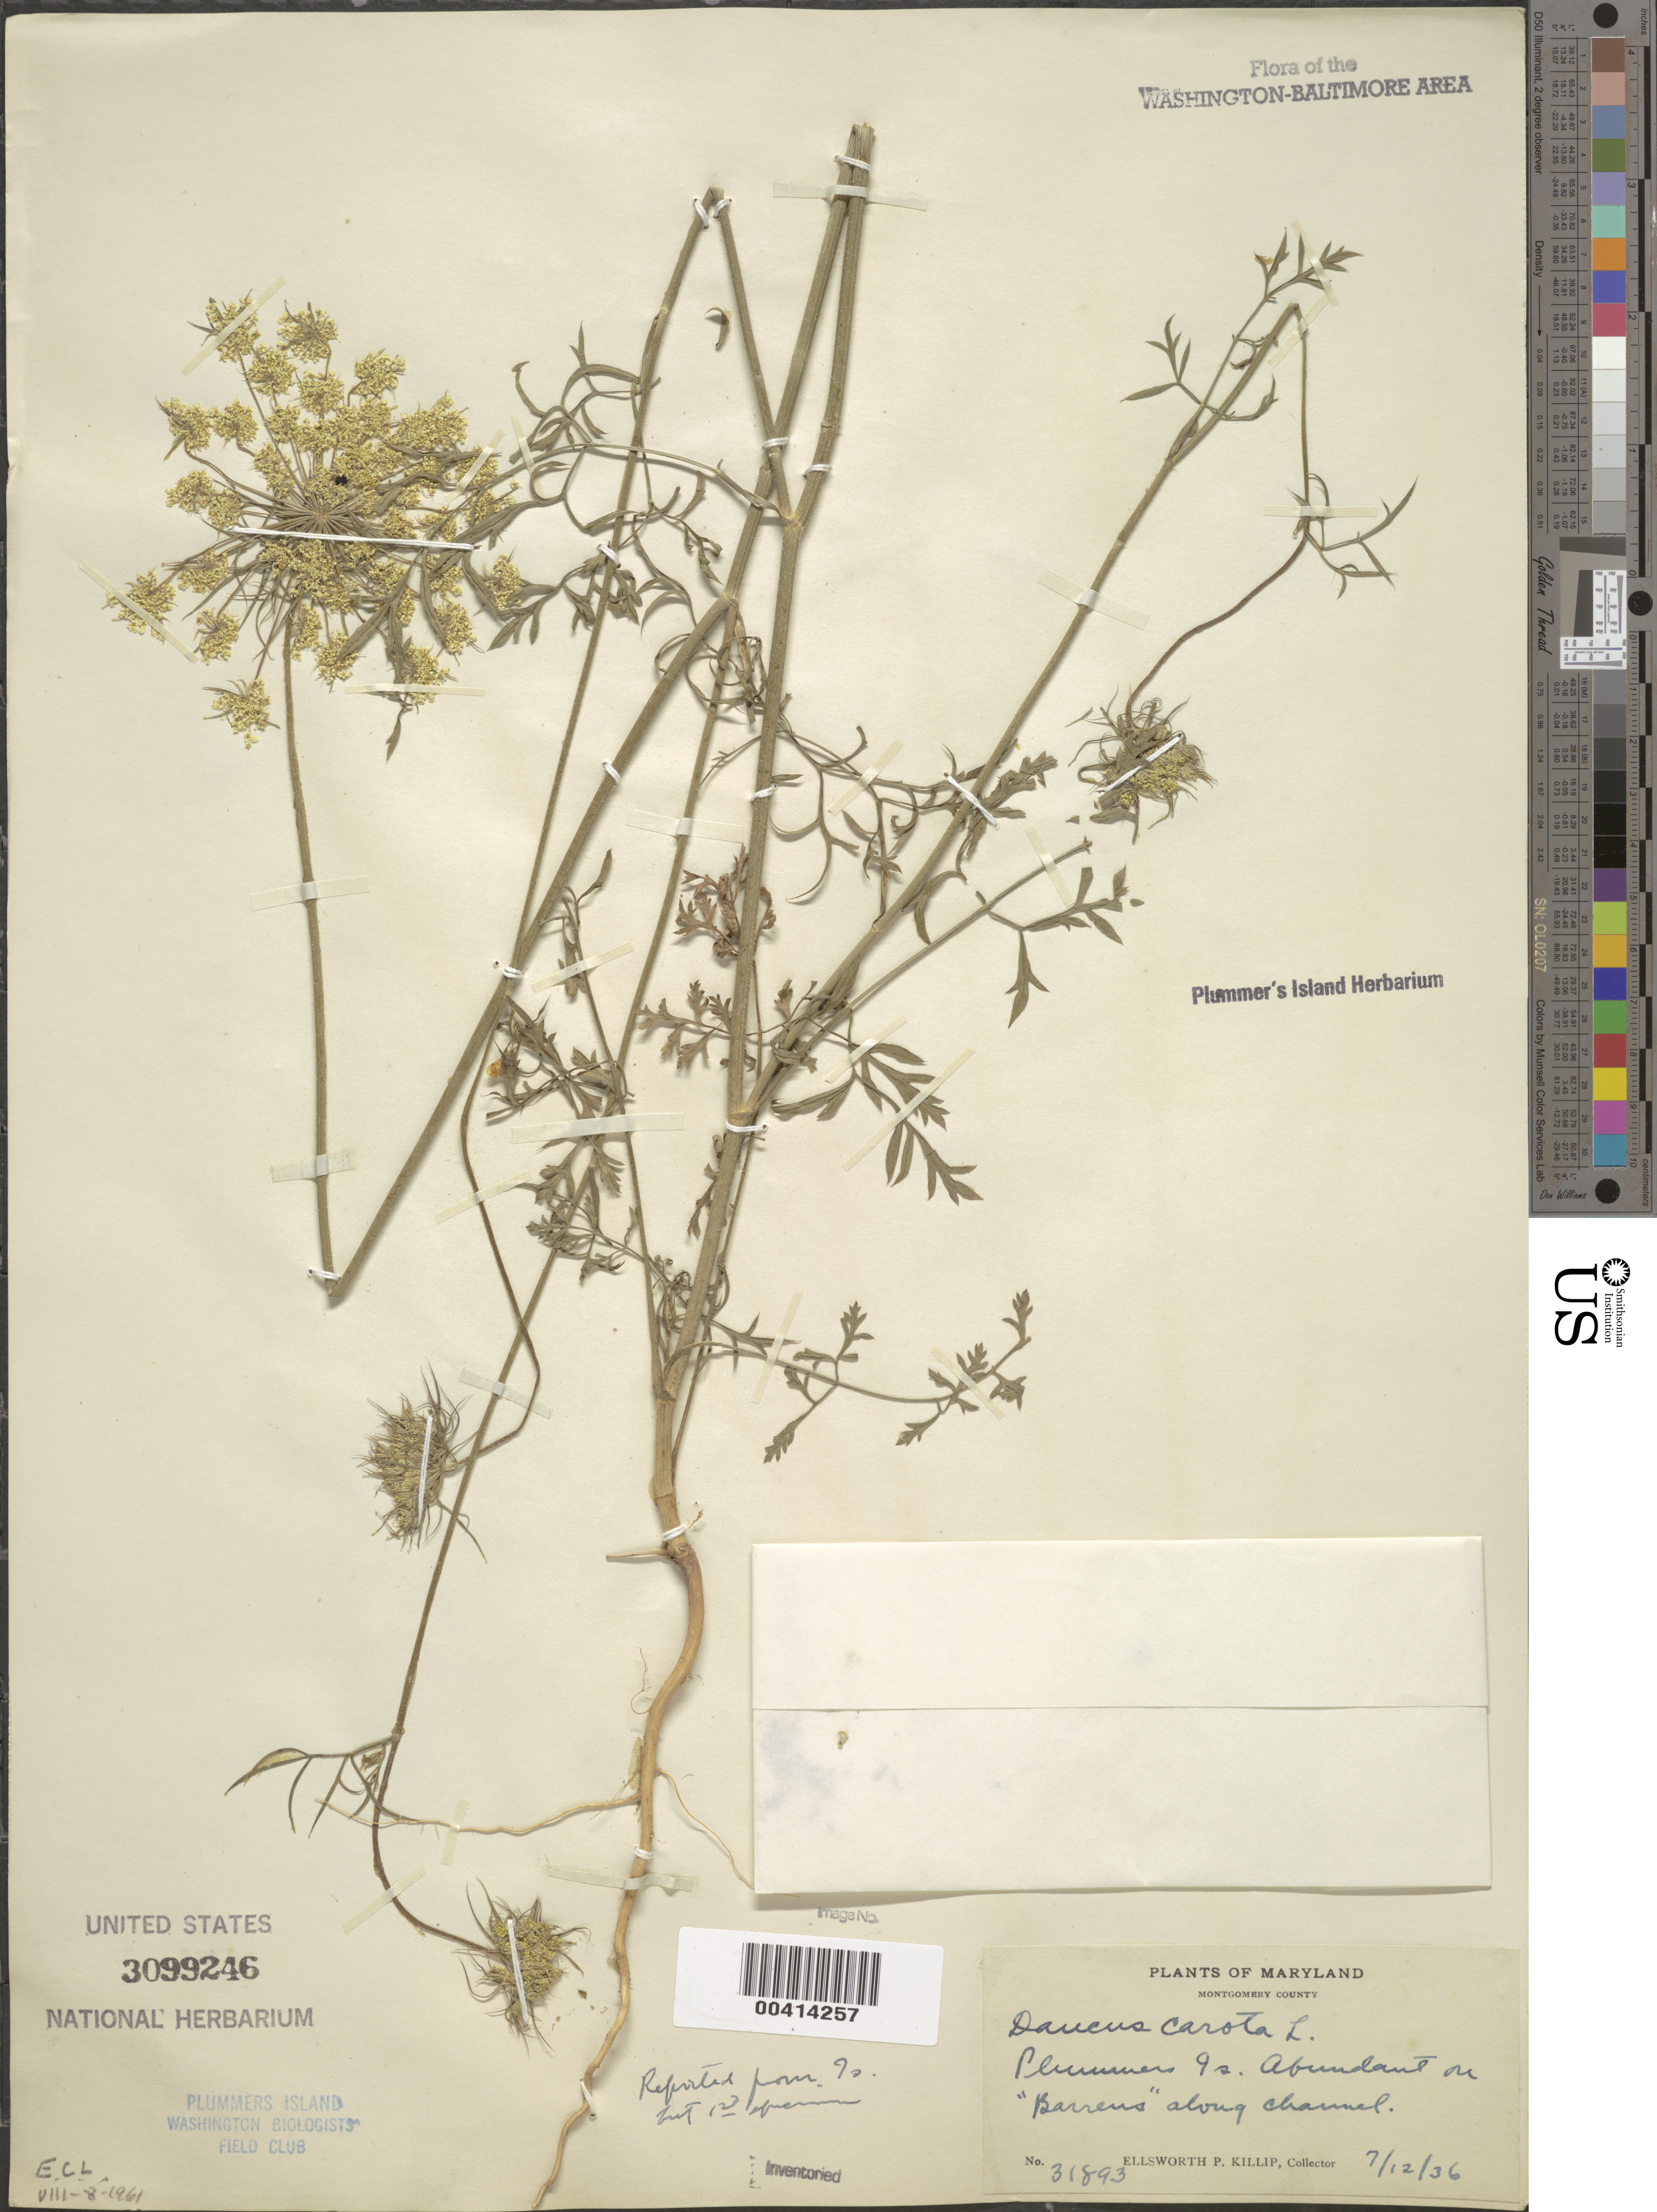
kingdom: Plantae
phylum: Tracheophyta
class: Magnoliopsida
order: Apiales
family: Apiaceae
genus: Daucus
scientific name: Daucus carota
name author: L.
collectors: E. P. Killip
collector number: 31893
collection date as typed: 12 Jul 1936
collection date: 1936-07-12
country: United States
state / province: Maryland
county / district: Montgomery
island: Plummers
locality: Plummer's Island; "barrens" along channel C. & O. Canal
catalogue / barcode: US 3099246